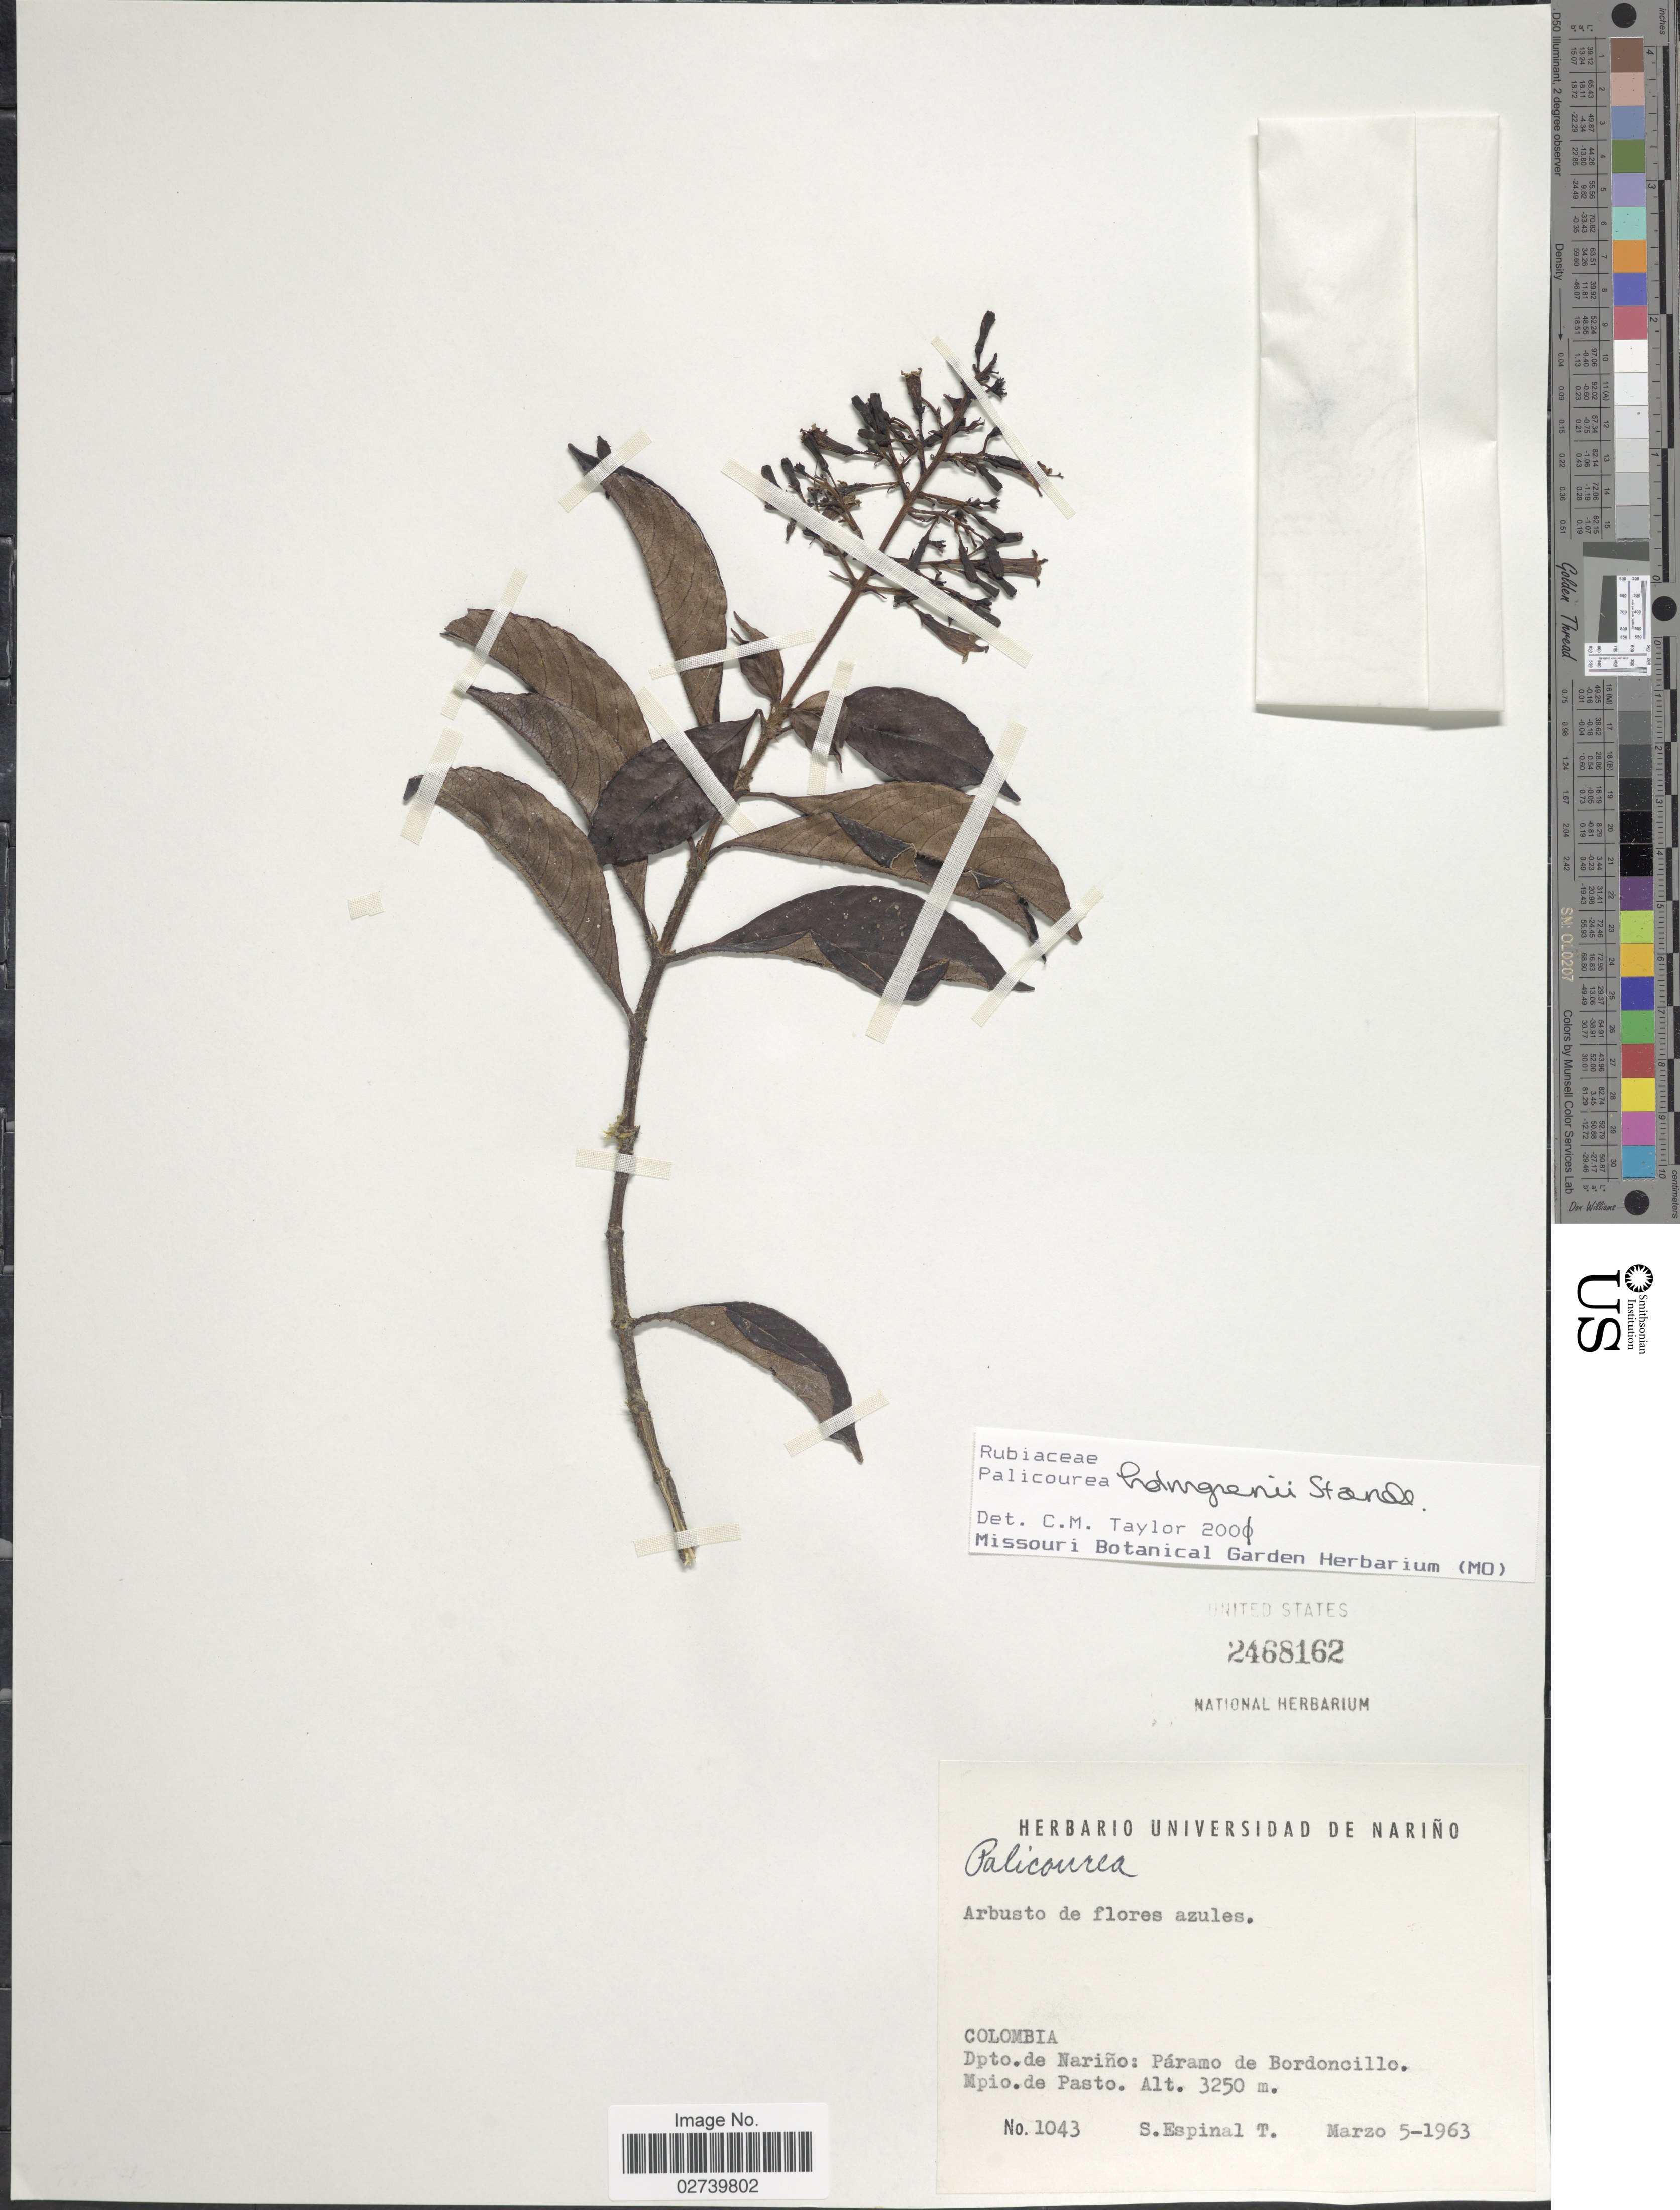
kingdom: Plantae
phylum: Tracheophyta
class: Magnoliopsida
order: Gentianales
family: Rubiaceae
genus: Palicourea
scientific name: Palicourea holmgrenii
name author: Standl.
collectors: S. Espinal T.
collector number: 1043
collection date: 1963-03-05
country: Colombia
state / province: Nariño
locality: Páramo de Bordoncillo. Mpio. de Pasto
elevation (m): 3250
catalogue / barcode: US 2468162